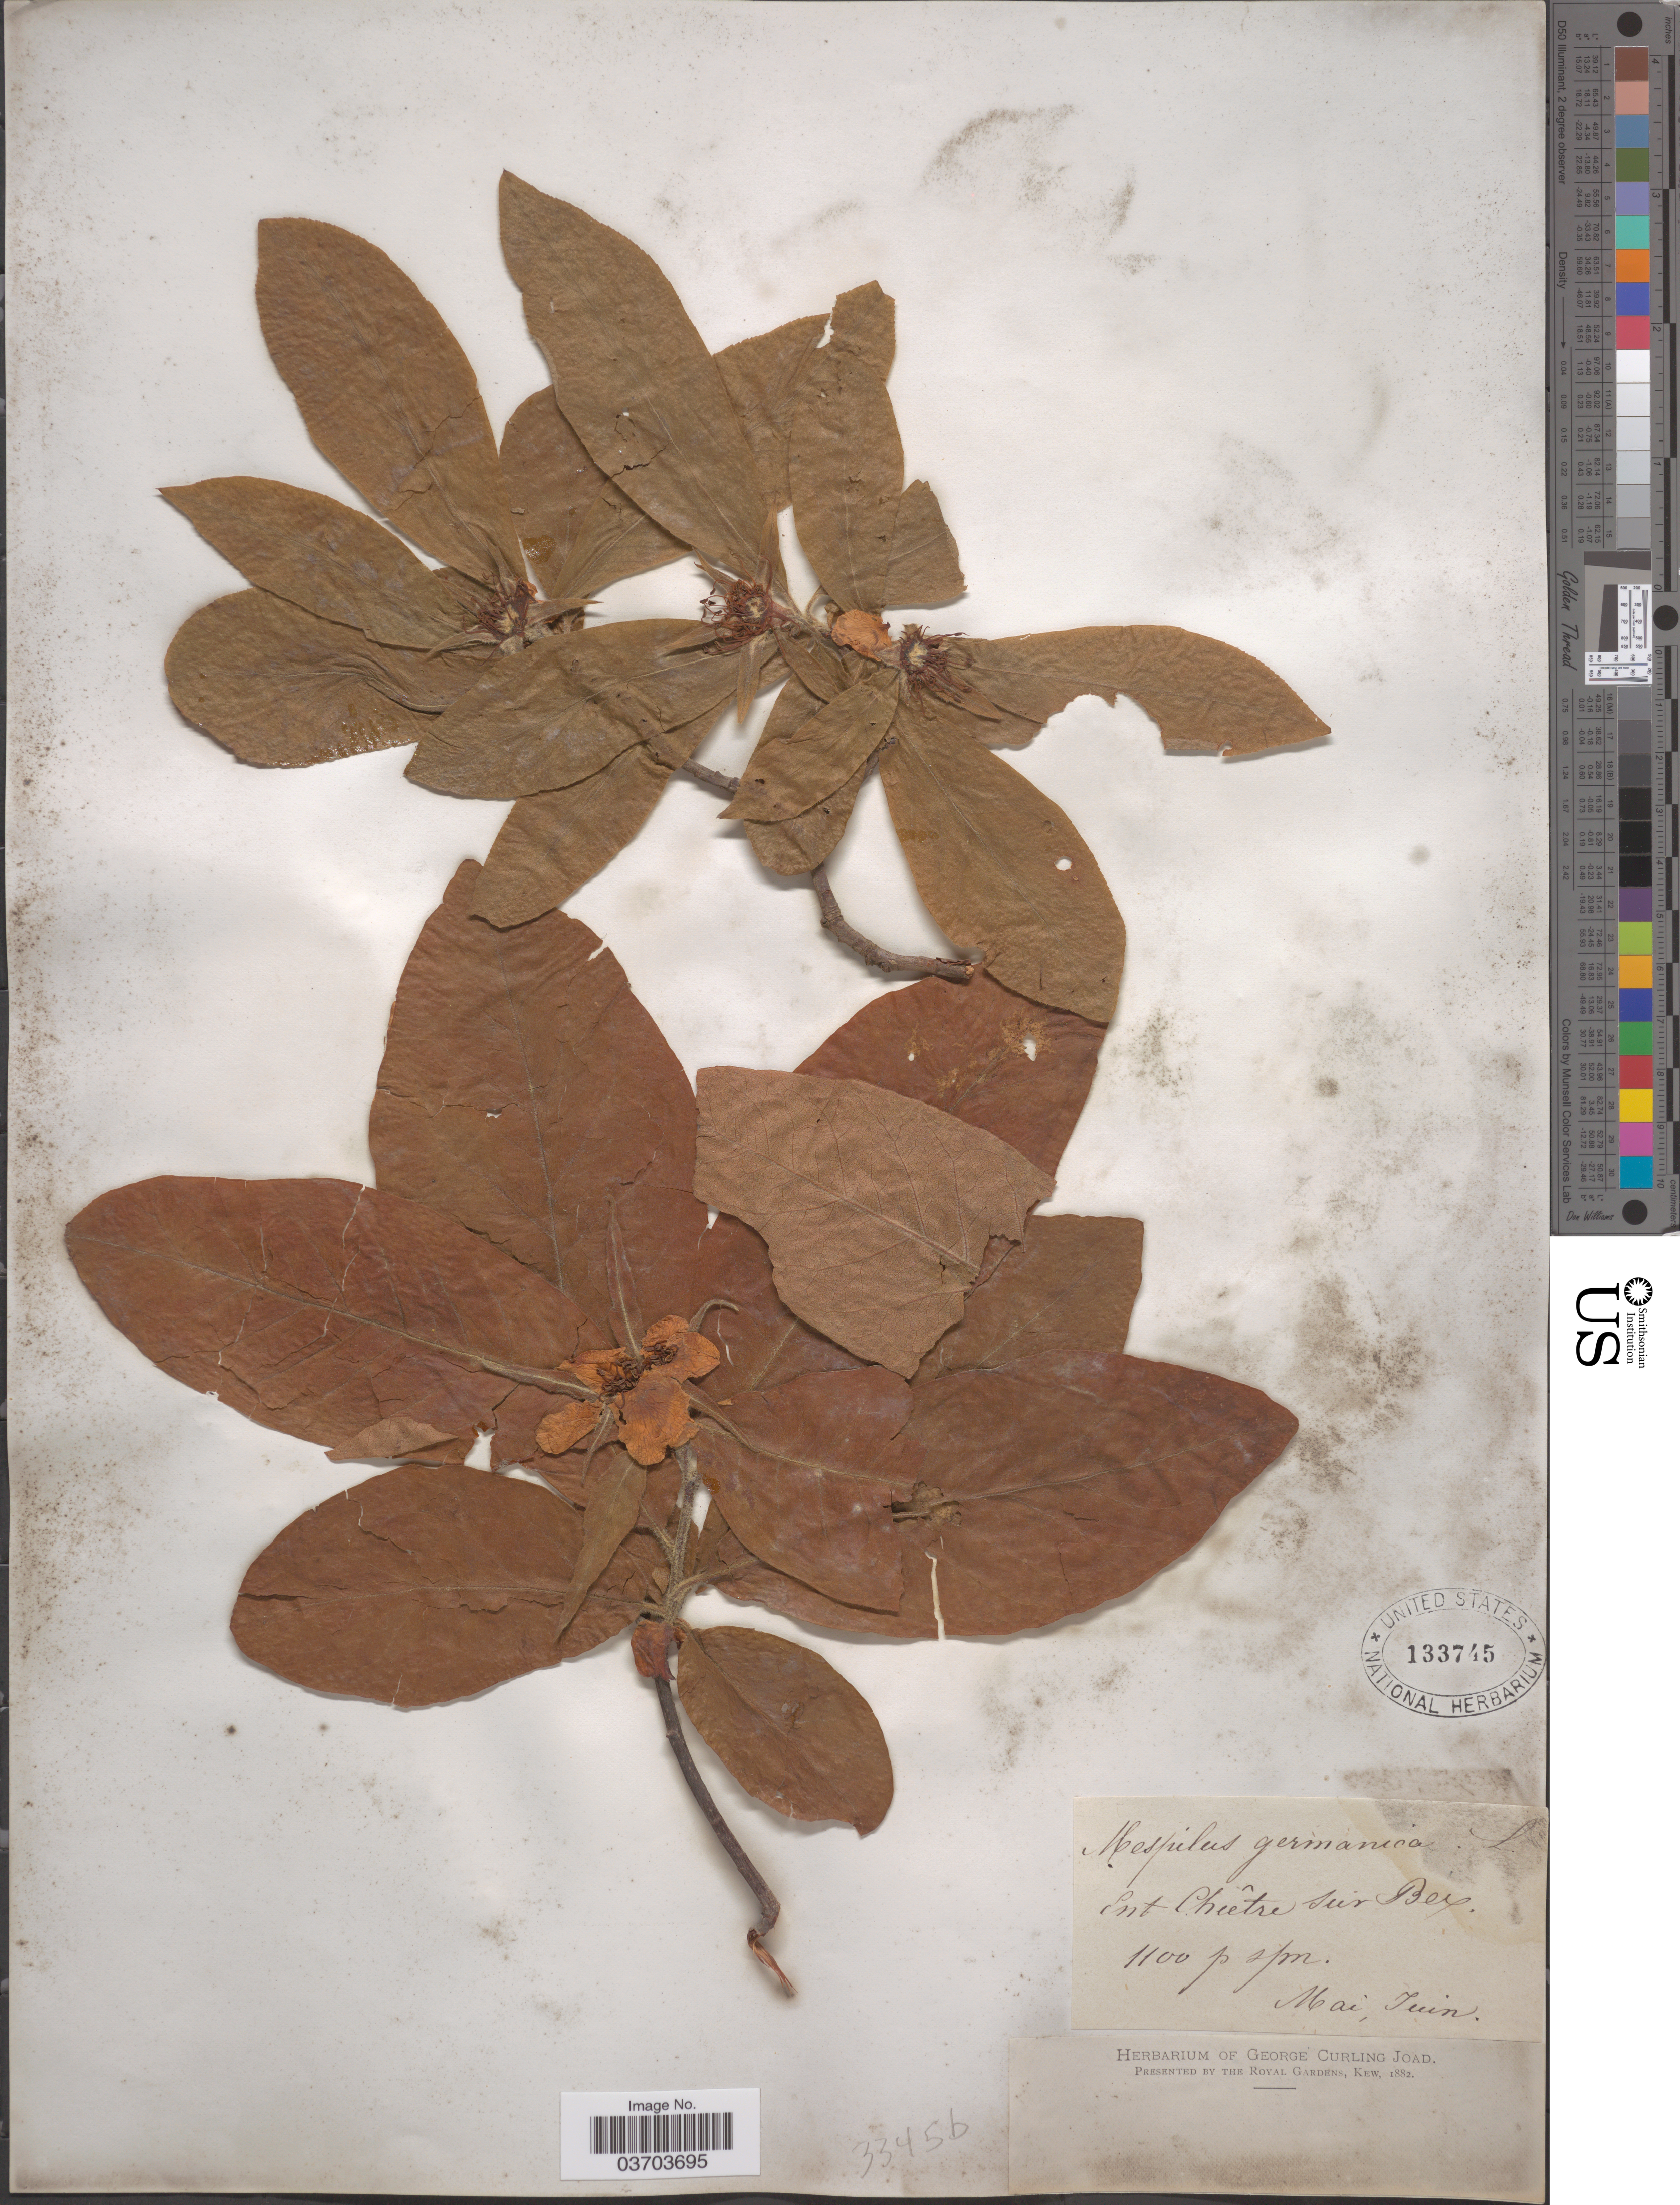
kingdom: Plantae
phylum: Tracheophyta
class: Magnoliopsida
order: Rosales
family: Rosaceae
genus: Crataegus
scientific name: Crataegus germanica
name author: (L.) Kuntze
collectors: G. C. Joad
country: Switzerland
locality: Ent. Chiêtre, sur Bex.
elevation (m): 1100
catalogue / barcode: US 133745